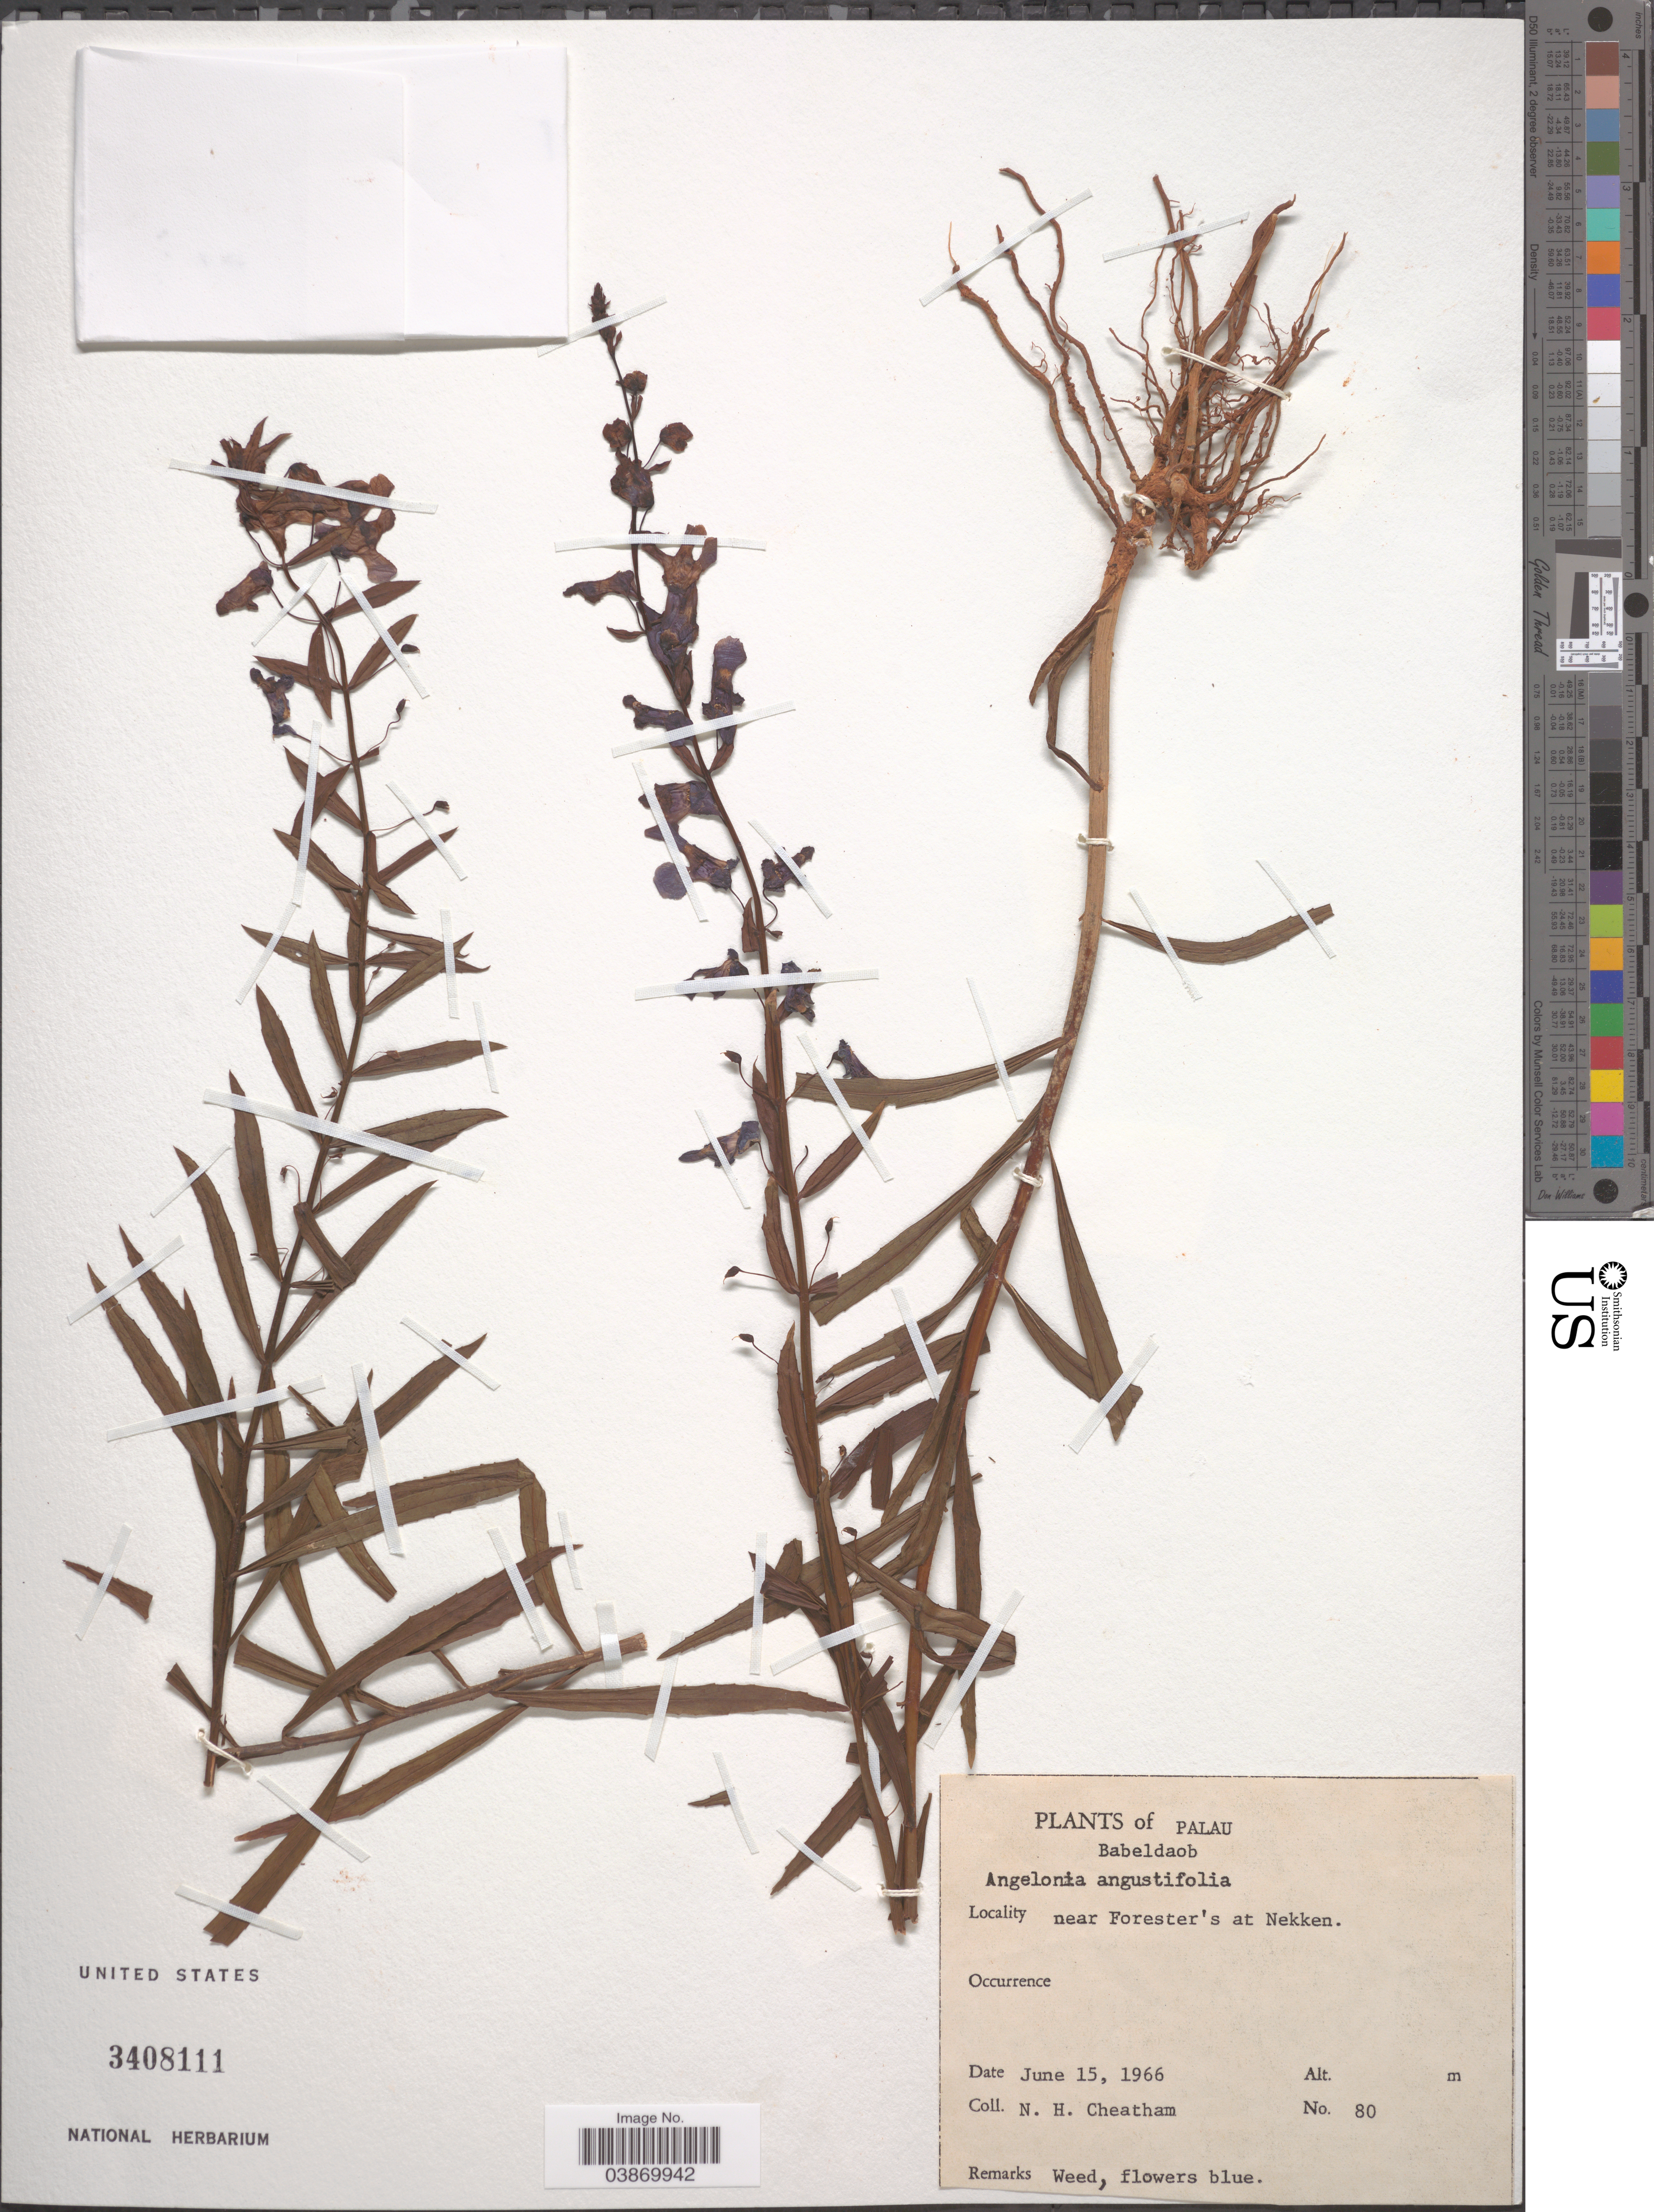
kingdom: Plantae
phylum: Tracheophyta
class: Magnoliopsida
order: Lamiales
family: Plantaginaceae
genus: Angelonia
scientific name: Angelonia angustifolia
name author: Benth.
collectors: N. H. Cheatham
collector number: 80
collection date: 1966-06-15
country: Palau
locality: Palau. Babeldaob. Near Forester's at Nekken.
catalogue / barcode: US 3408111